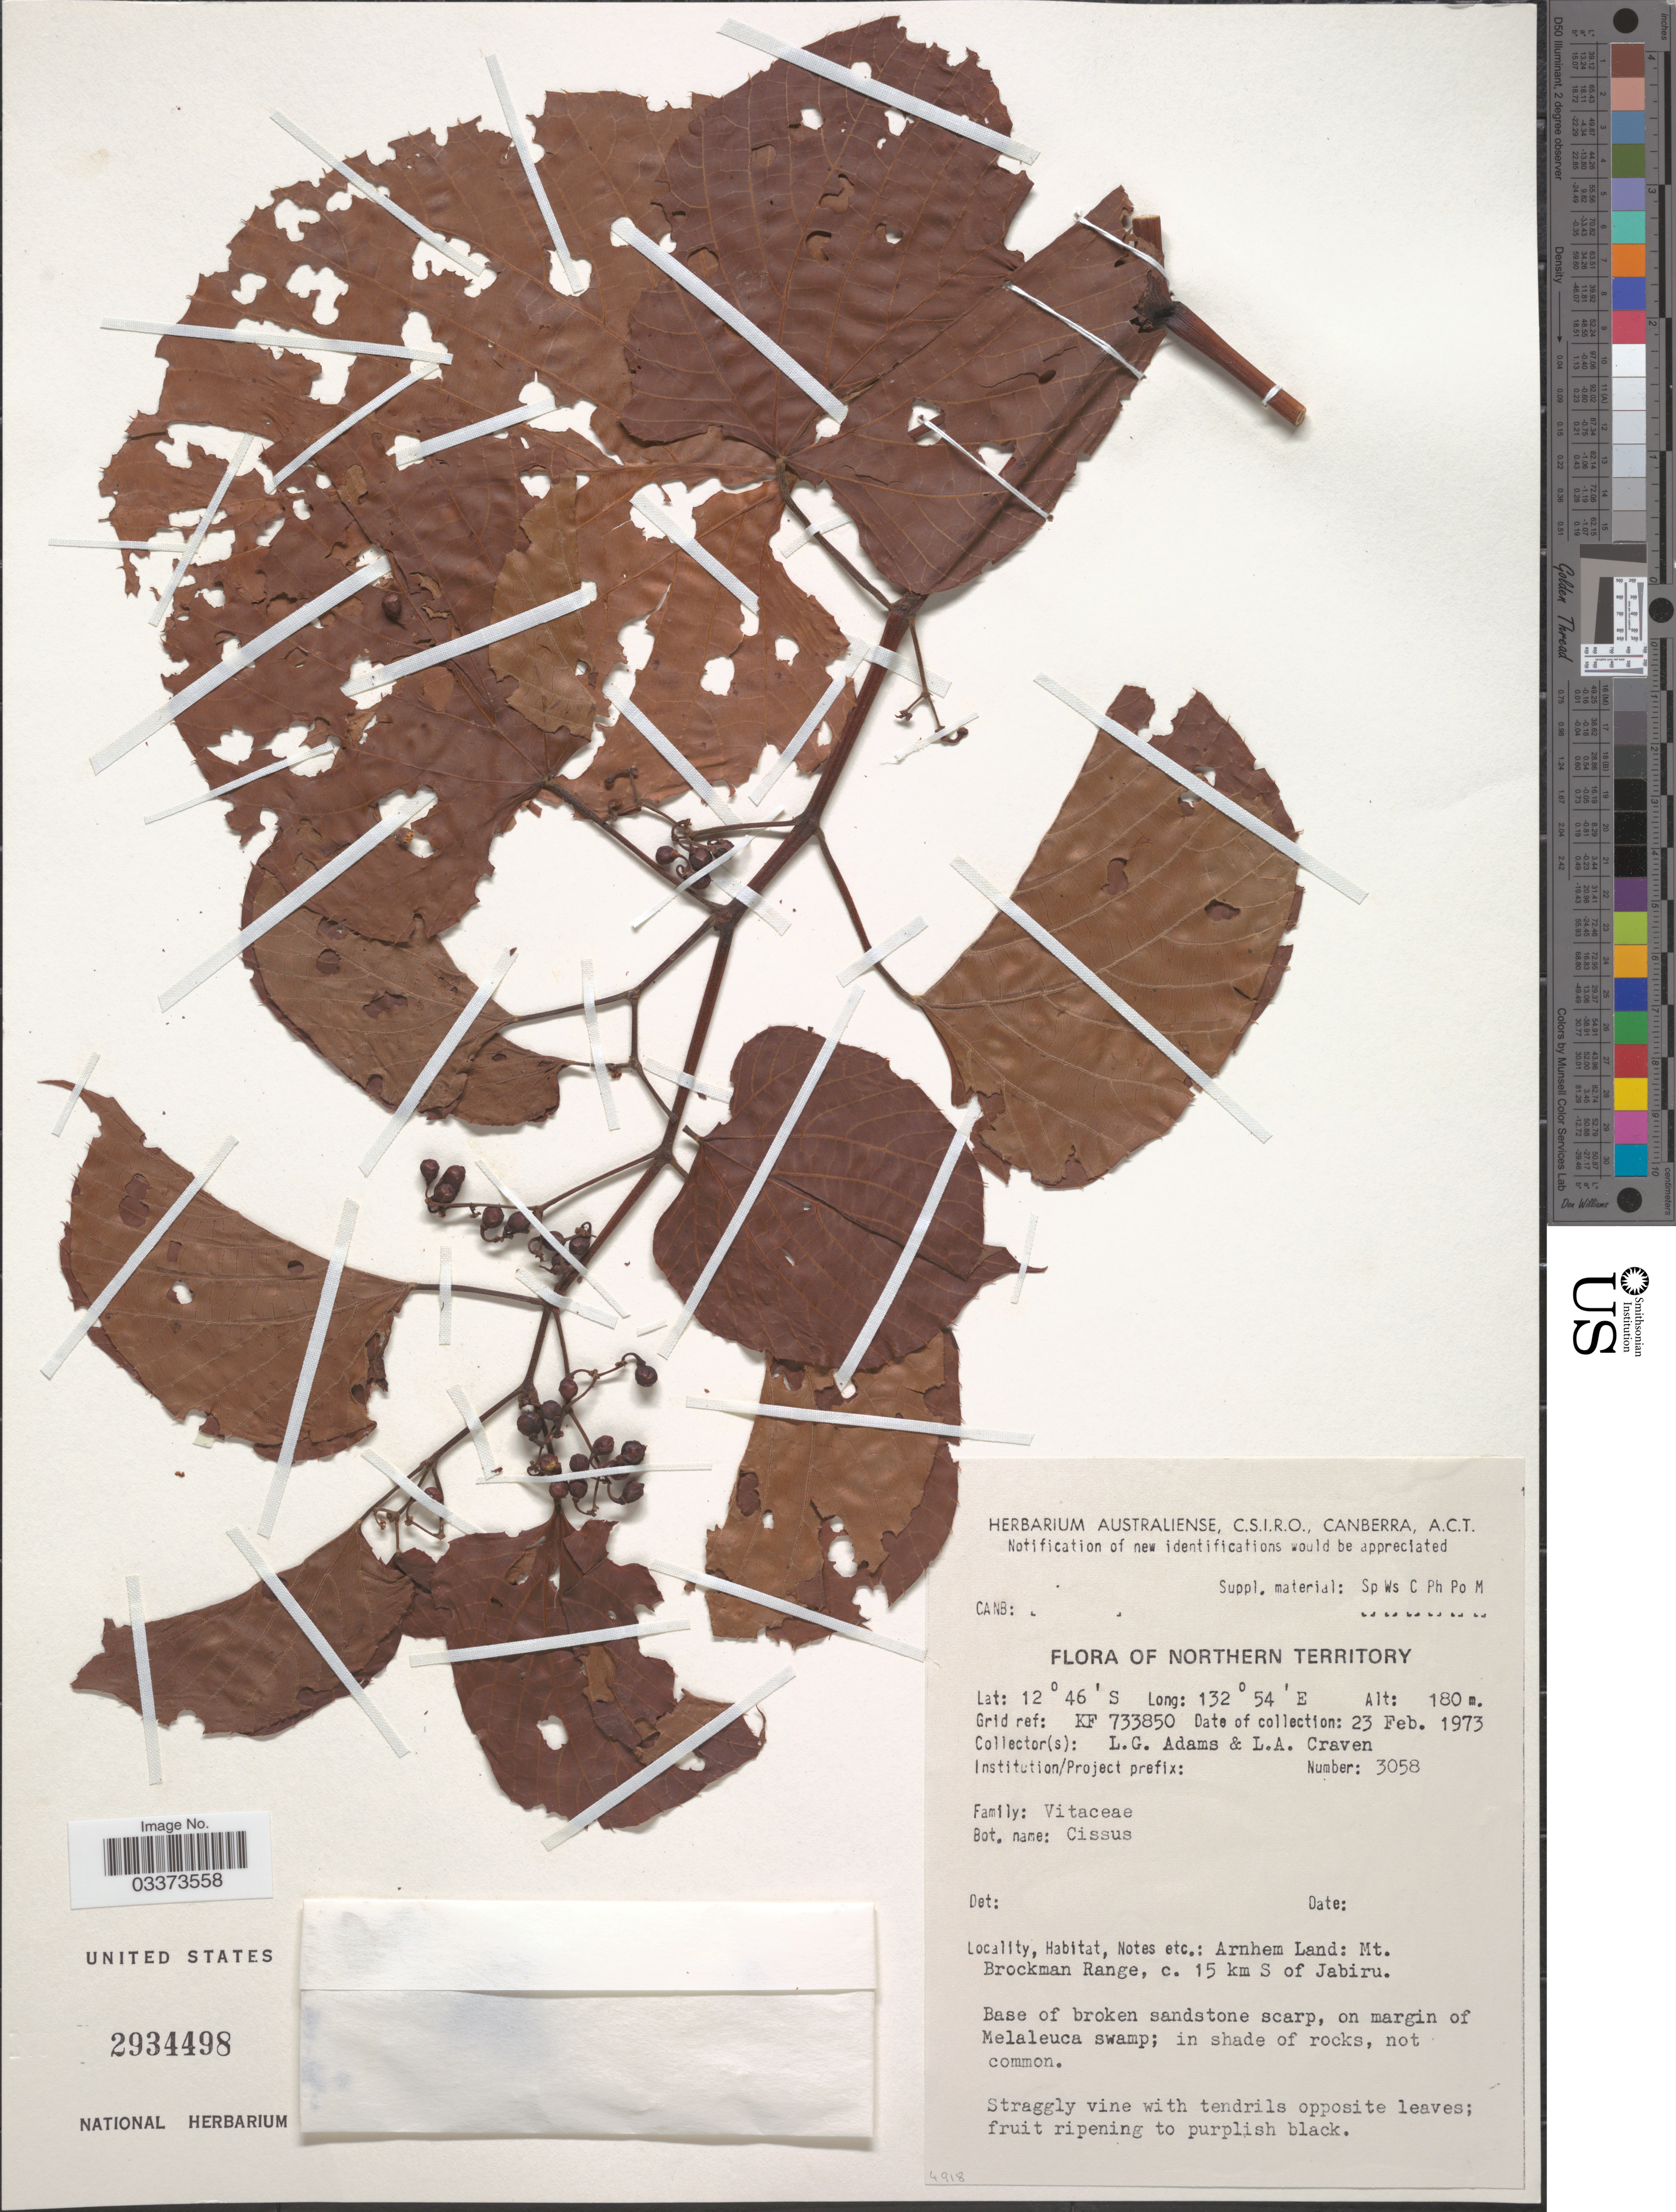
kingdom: Plantae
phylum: Tracheophyta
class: Magnoliopsida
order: Vitales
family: Vitaceae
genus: Cissus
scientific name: Cissus sp.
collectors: L. G. Adams & L. A. Craven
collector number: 3058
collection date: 1973-02-23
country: Australia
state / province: Northern Territory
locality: Northern Territory. Grid ref: KF 733850. Arnhem Land: Mt. Brockman Range, c. 15 km S of Jabiru.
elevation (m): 180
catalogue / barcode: US 2934498